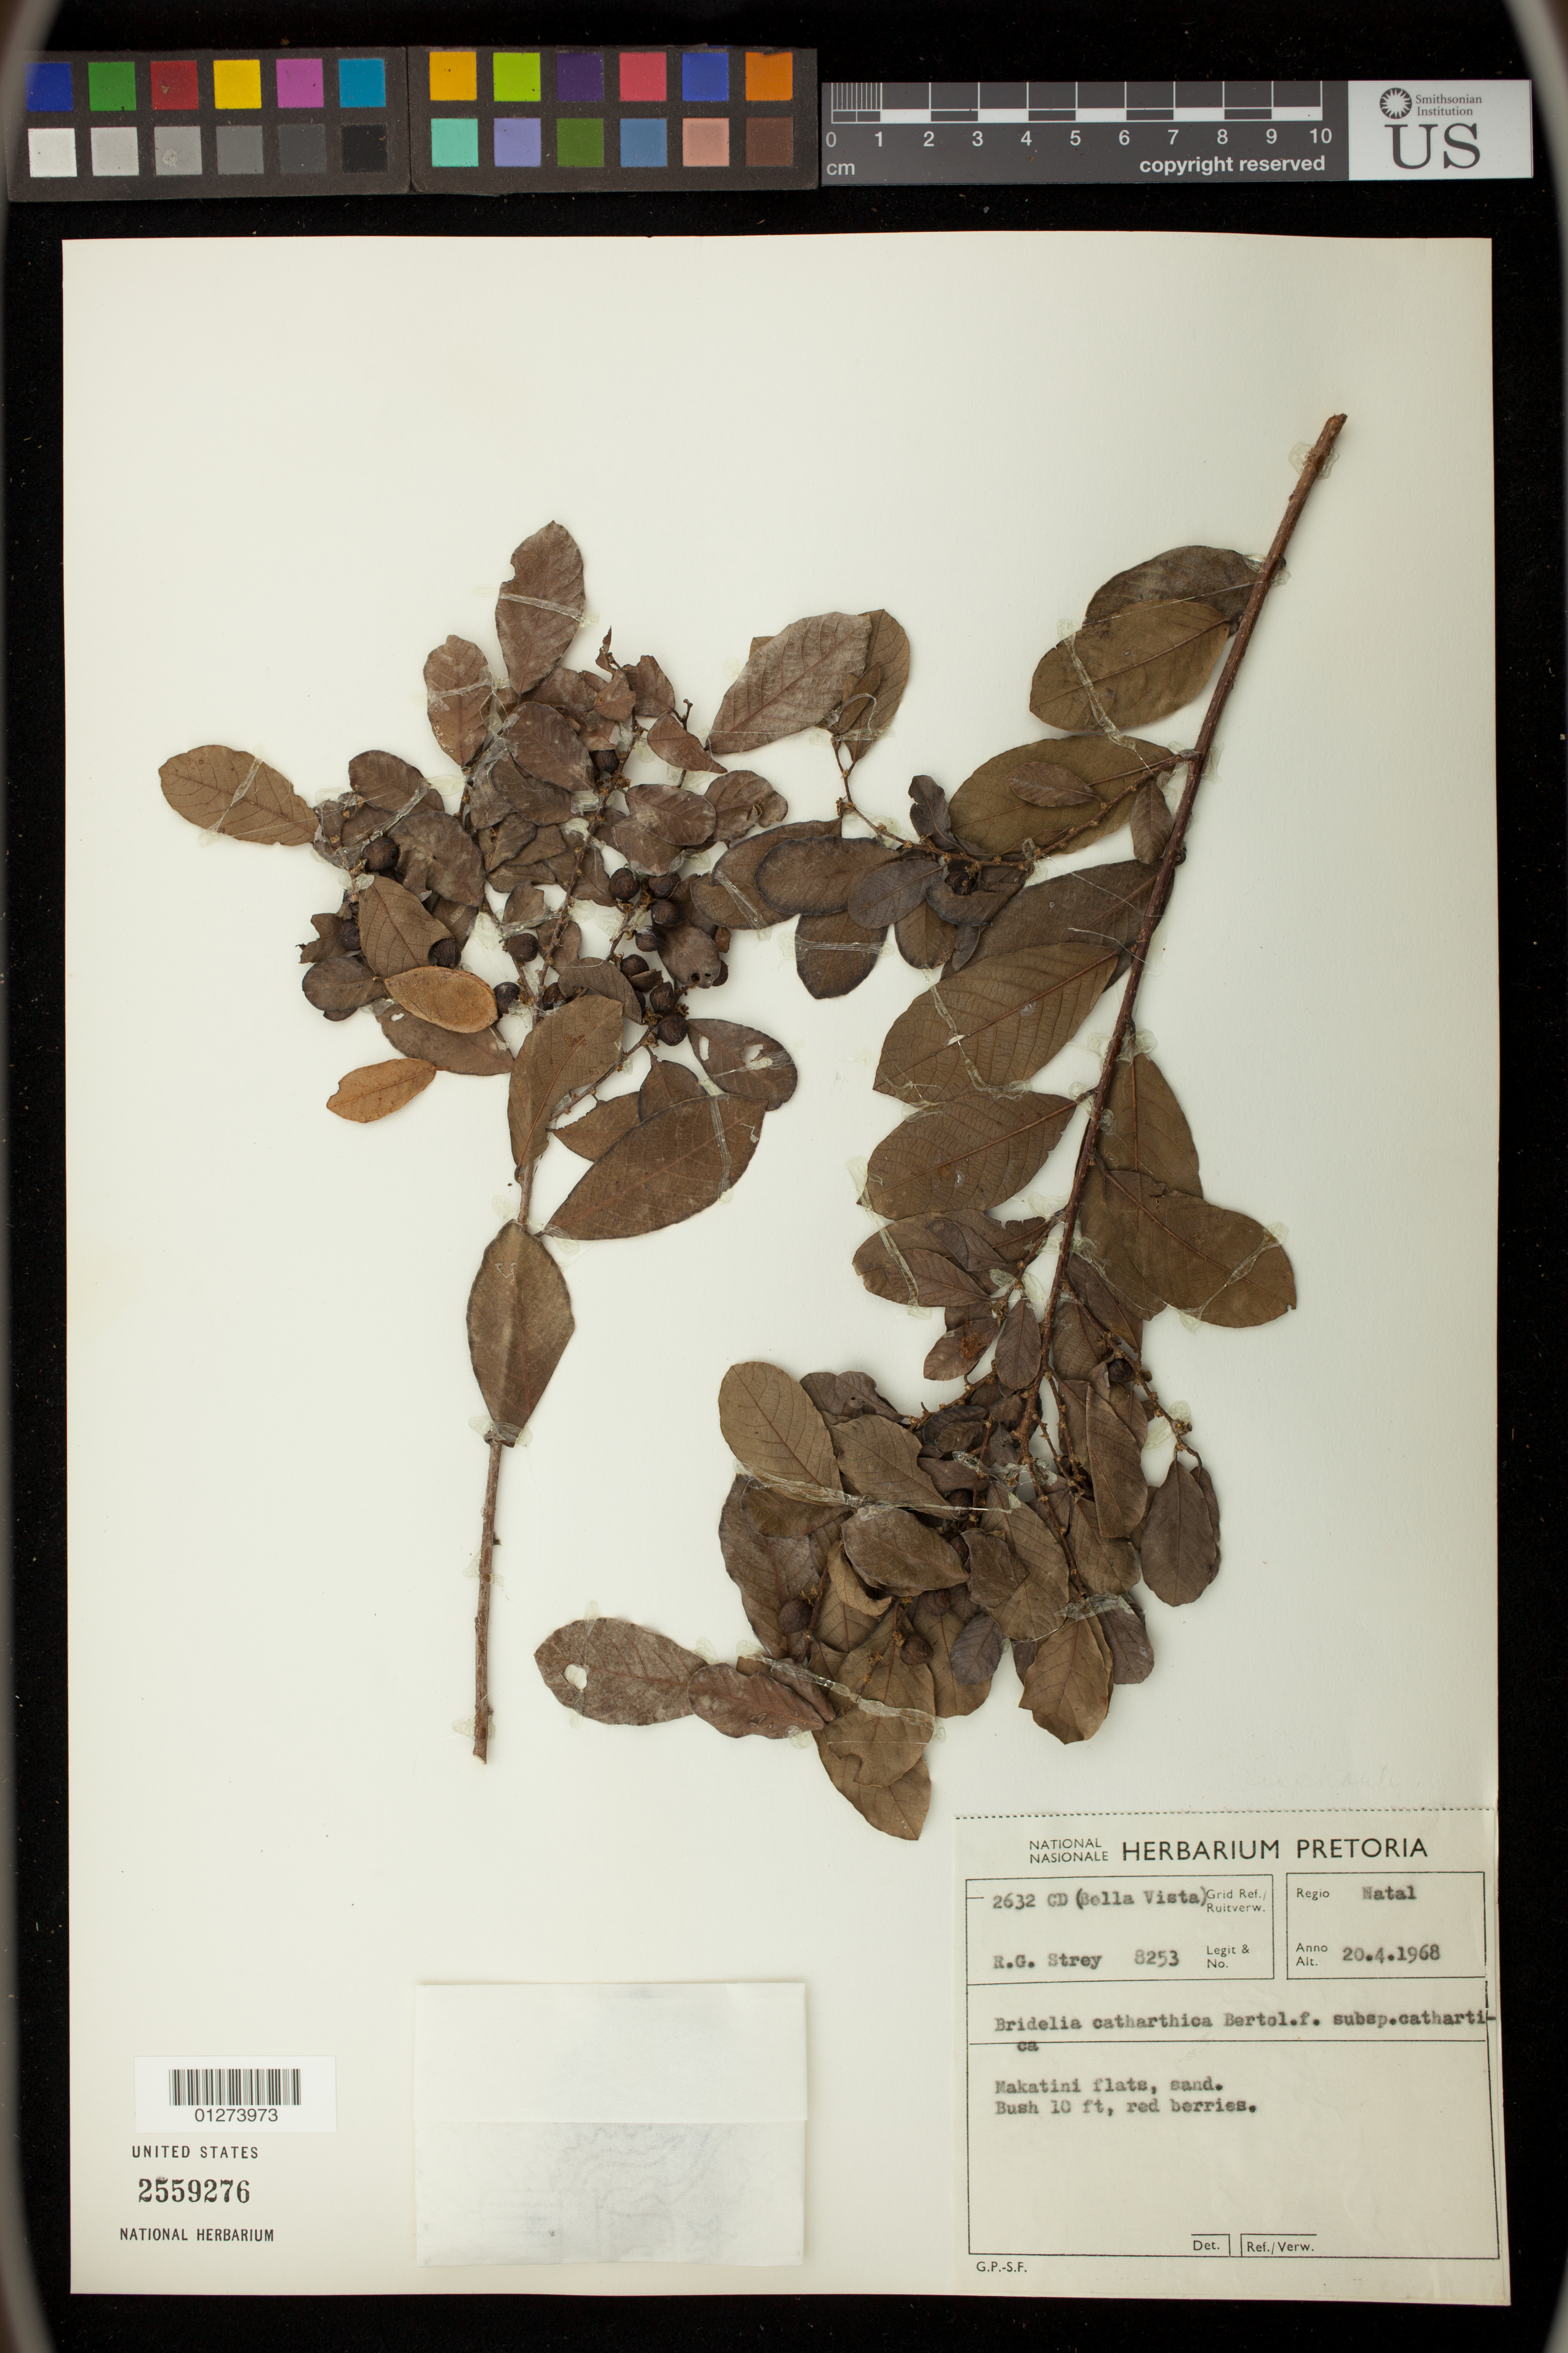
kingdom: Plantae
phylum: Tracheophyta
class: Magnoliopsida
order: Malpighiales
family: Phyllanthaceae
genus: Bridelia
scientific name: Bridelia cathartica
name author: G. Bertol.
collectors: R. G. Strey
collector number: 8253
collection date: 1968-04-20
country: South Africa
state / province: KwaZulu-Natal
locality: Natal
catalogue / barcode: US 2559276